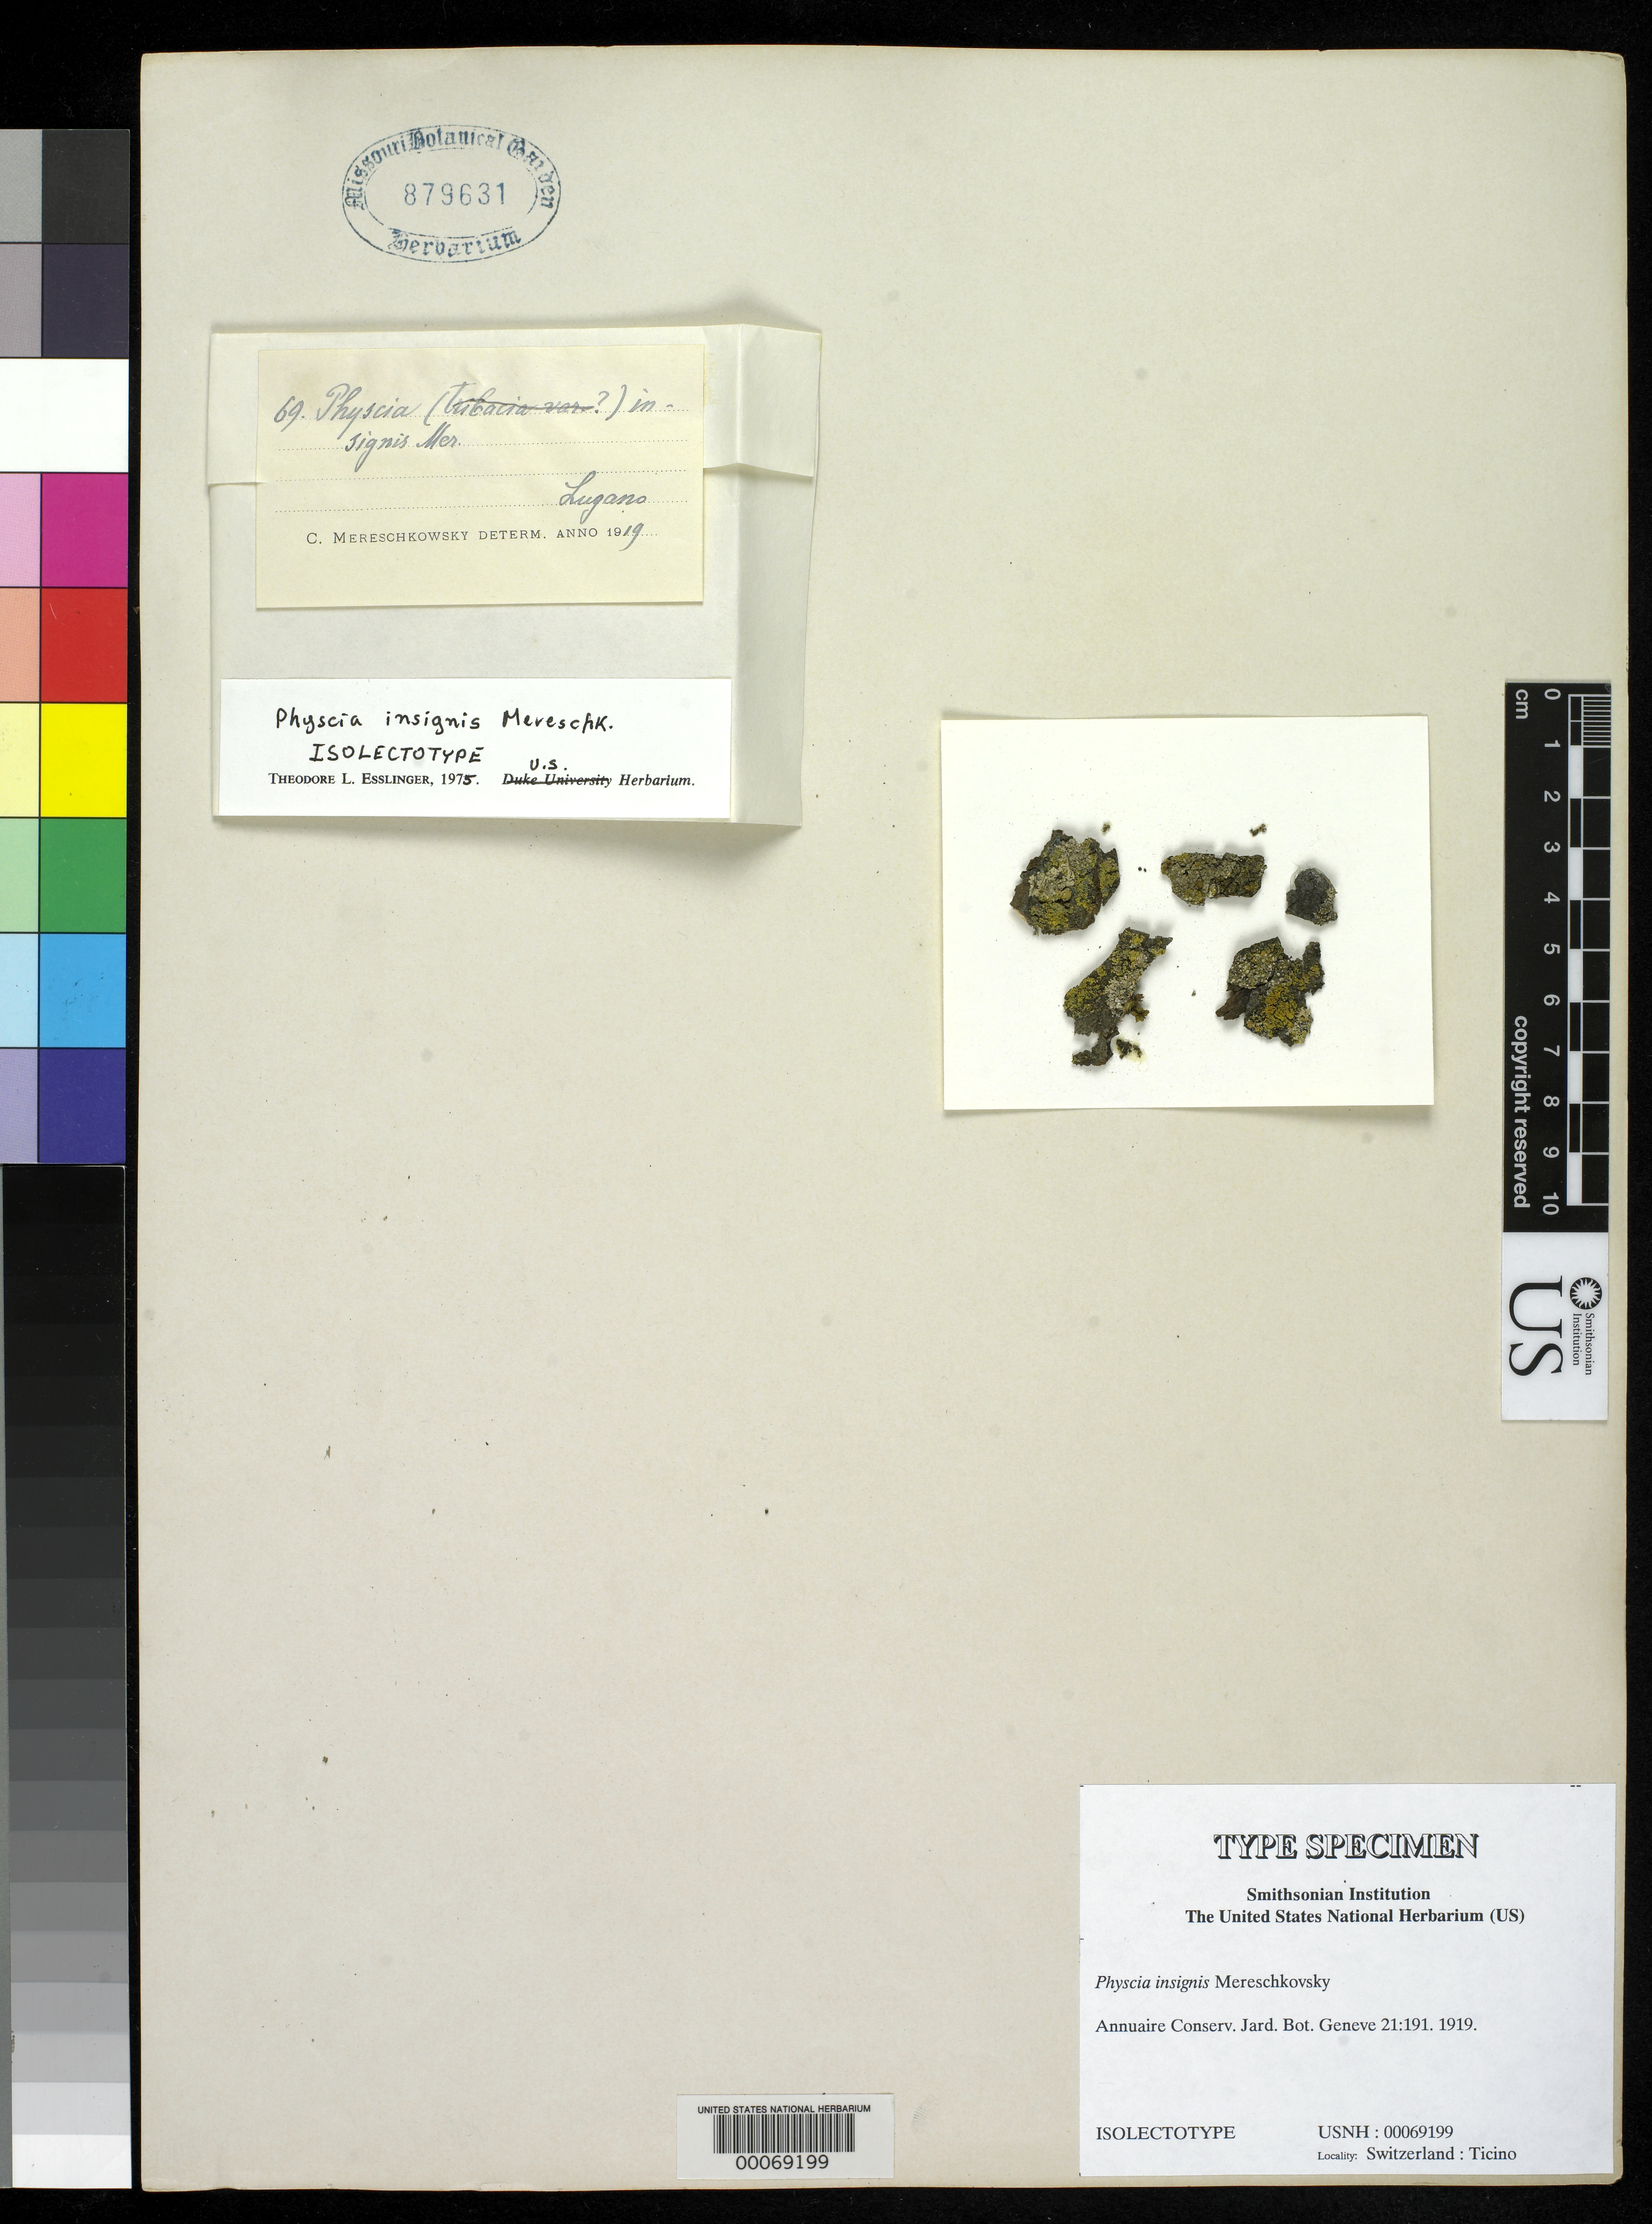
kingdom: Fungi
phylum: Ascomycota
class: Lecanoromycetes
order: Caliciales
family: Physciaceae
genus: Physcia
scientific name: Physcia insignis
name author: Mereschk.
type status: Isolectotype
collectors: K. S. Mereschkovsky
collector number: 69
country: Switzerland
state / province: Ticino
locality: Lugano.